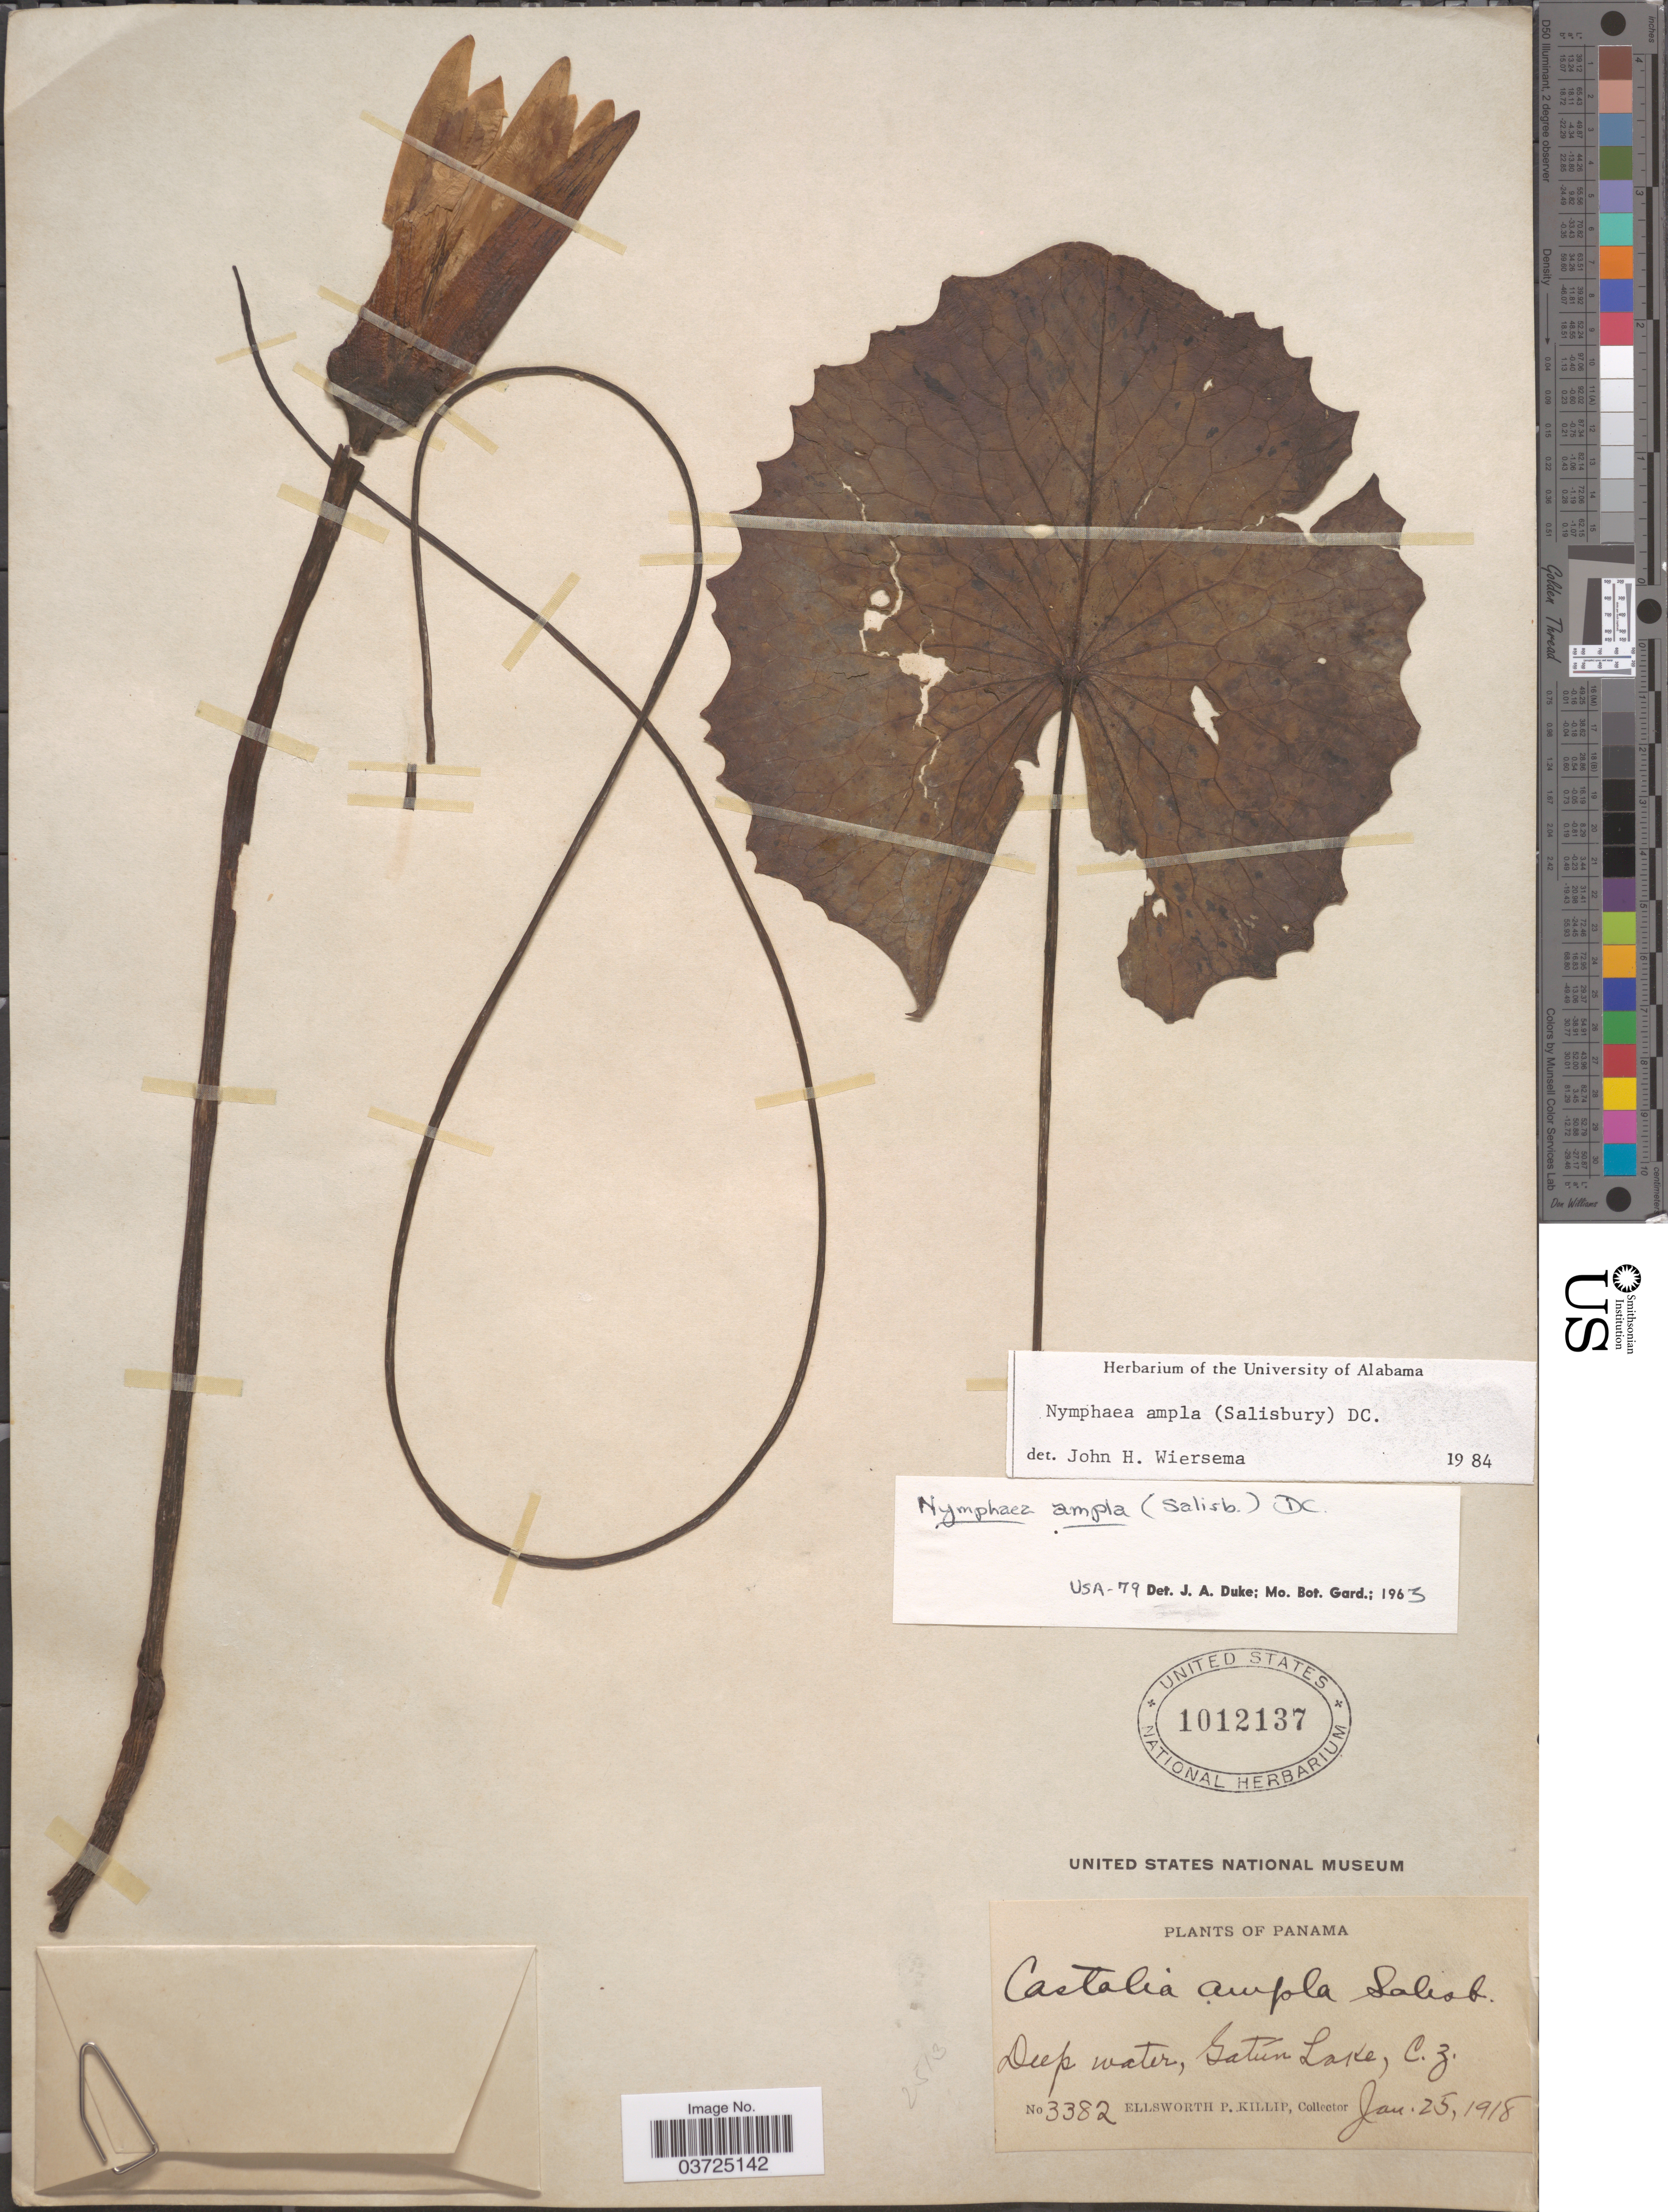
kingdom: Plantae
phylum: Tracheophyta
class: Magnoliopsida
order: Nymphaeales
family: Nymphaeaceae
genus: Nymphaea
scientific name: Nymphaea ampla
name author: (Salisb.) DC.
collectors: E. P. Killip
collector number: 3382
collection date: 1918-01-25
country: Panama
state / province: Colón / Panamá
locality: Gatún Lake, C.Z.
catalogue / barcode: US 1012137